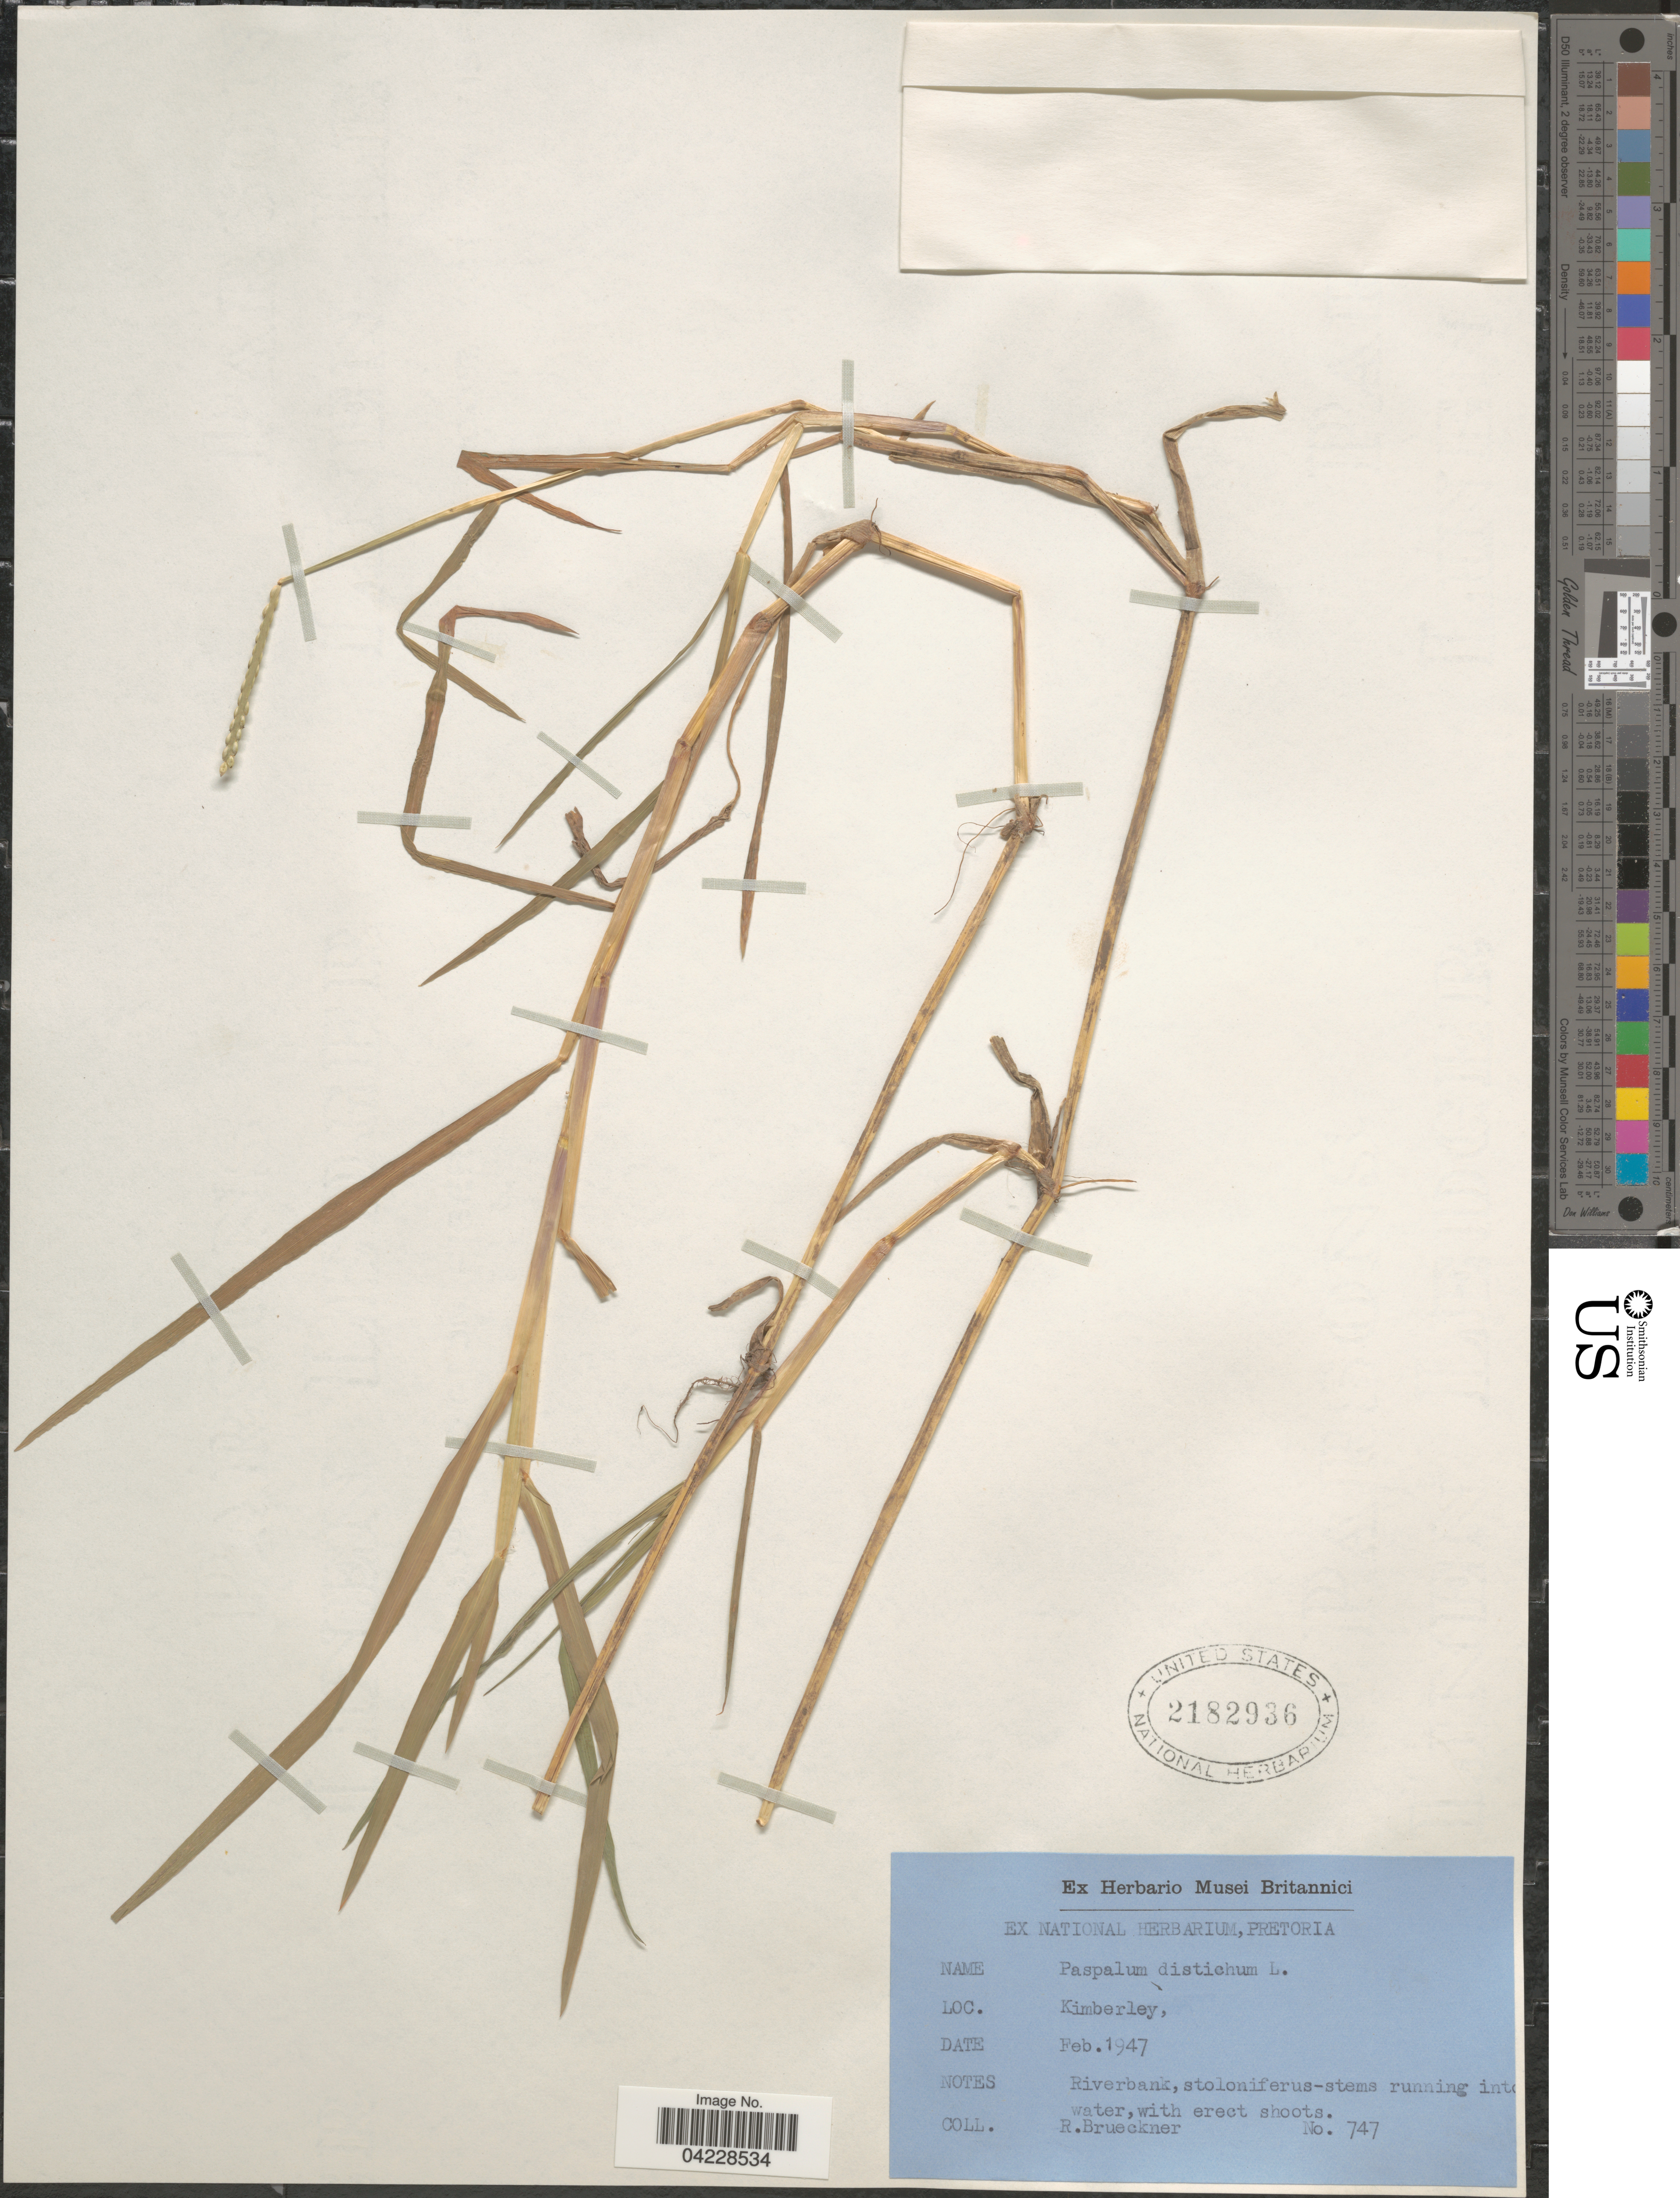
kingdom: Plantae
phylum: Tracheophyta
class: Liliopsida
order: Poales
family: Poaceae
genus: Paspalum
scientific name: Paspalum distichum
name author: L.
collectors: R. Brueckner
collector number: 747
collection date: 1947-02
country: South Africa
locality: Kimberley.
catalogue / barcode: US 2182936